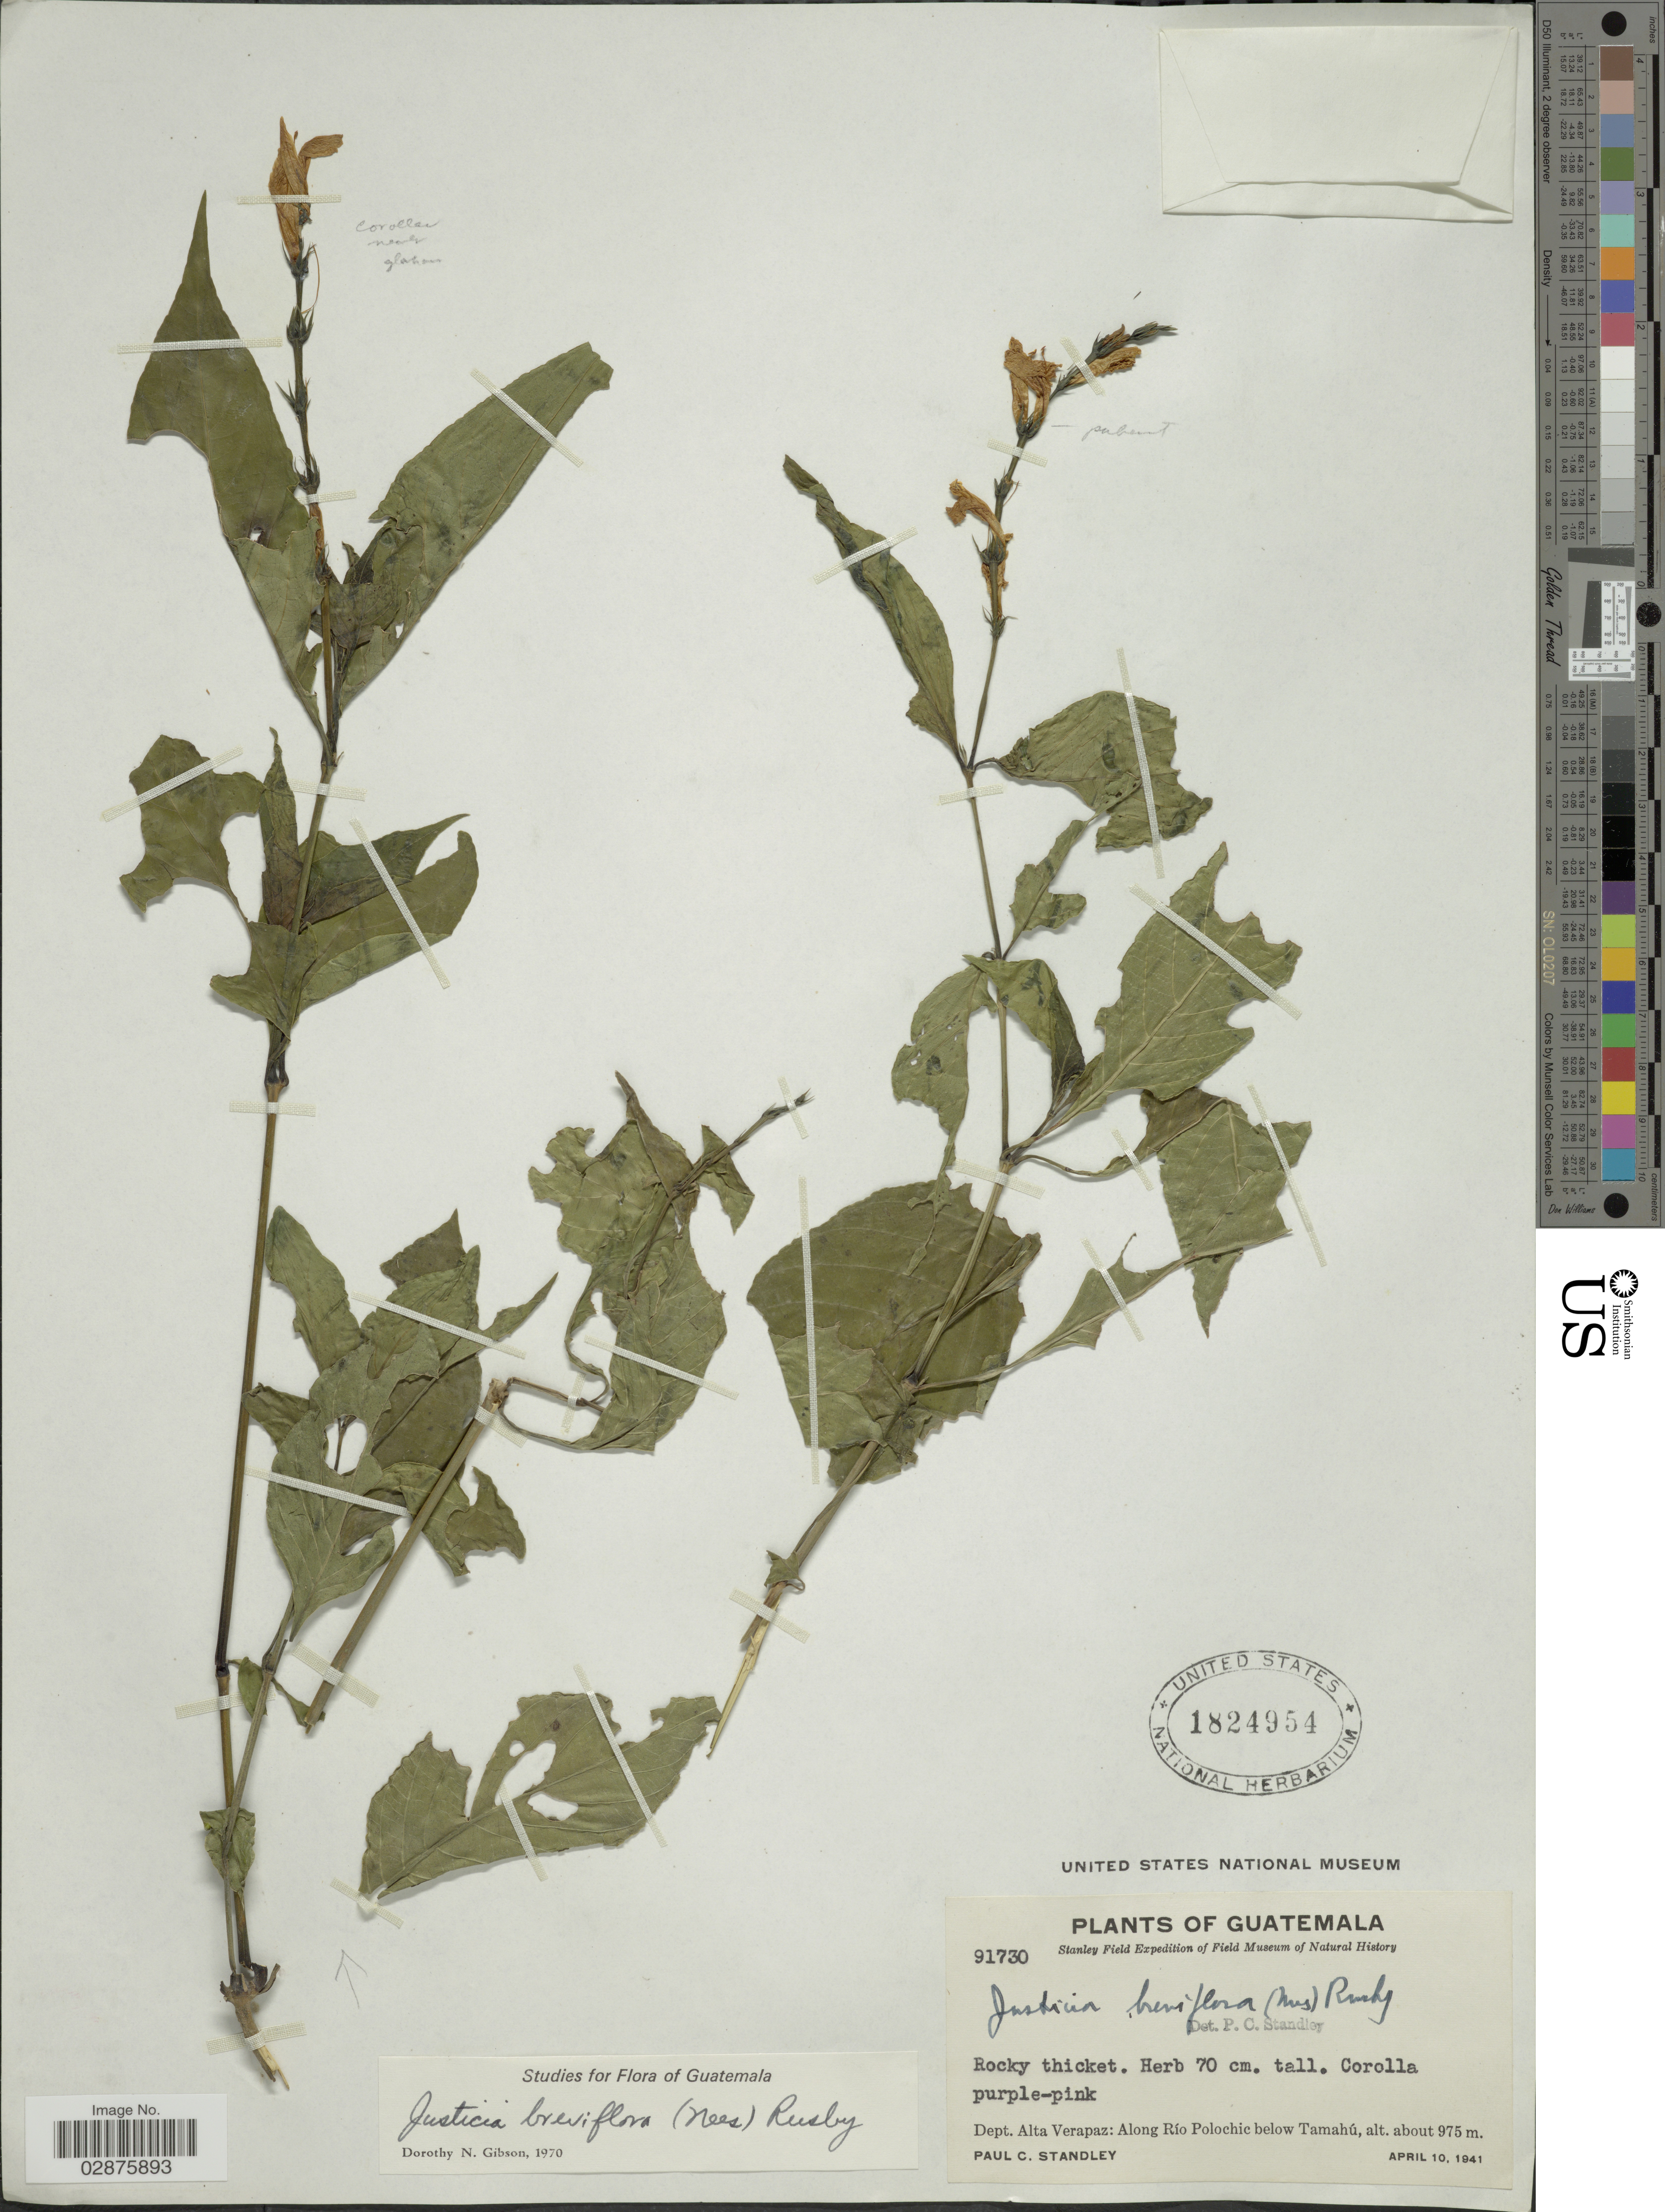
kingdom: Plantae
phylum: Tracheophyta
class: Magnoliopsida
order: Lamiales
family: Acanthaceae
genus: Justicia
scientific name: Justicia breviflora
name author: (Nees) Rusby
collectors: P. C. Standley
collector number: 91730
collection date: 1941-04-10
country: Guatemala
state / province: Alta Verapaz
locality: Dept. Alta Verapaz, Along Río Polochic below Tamahú.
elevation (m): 975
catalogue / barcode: US 1824954